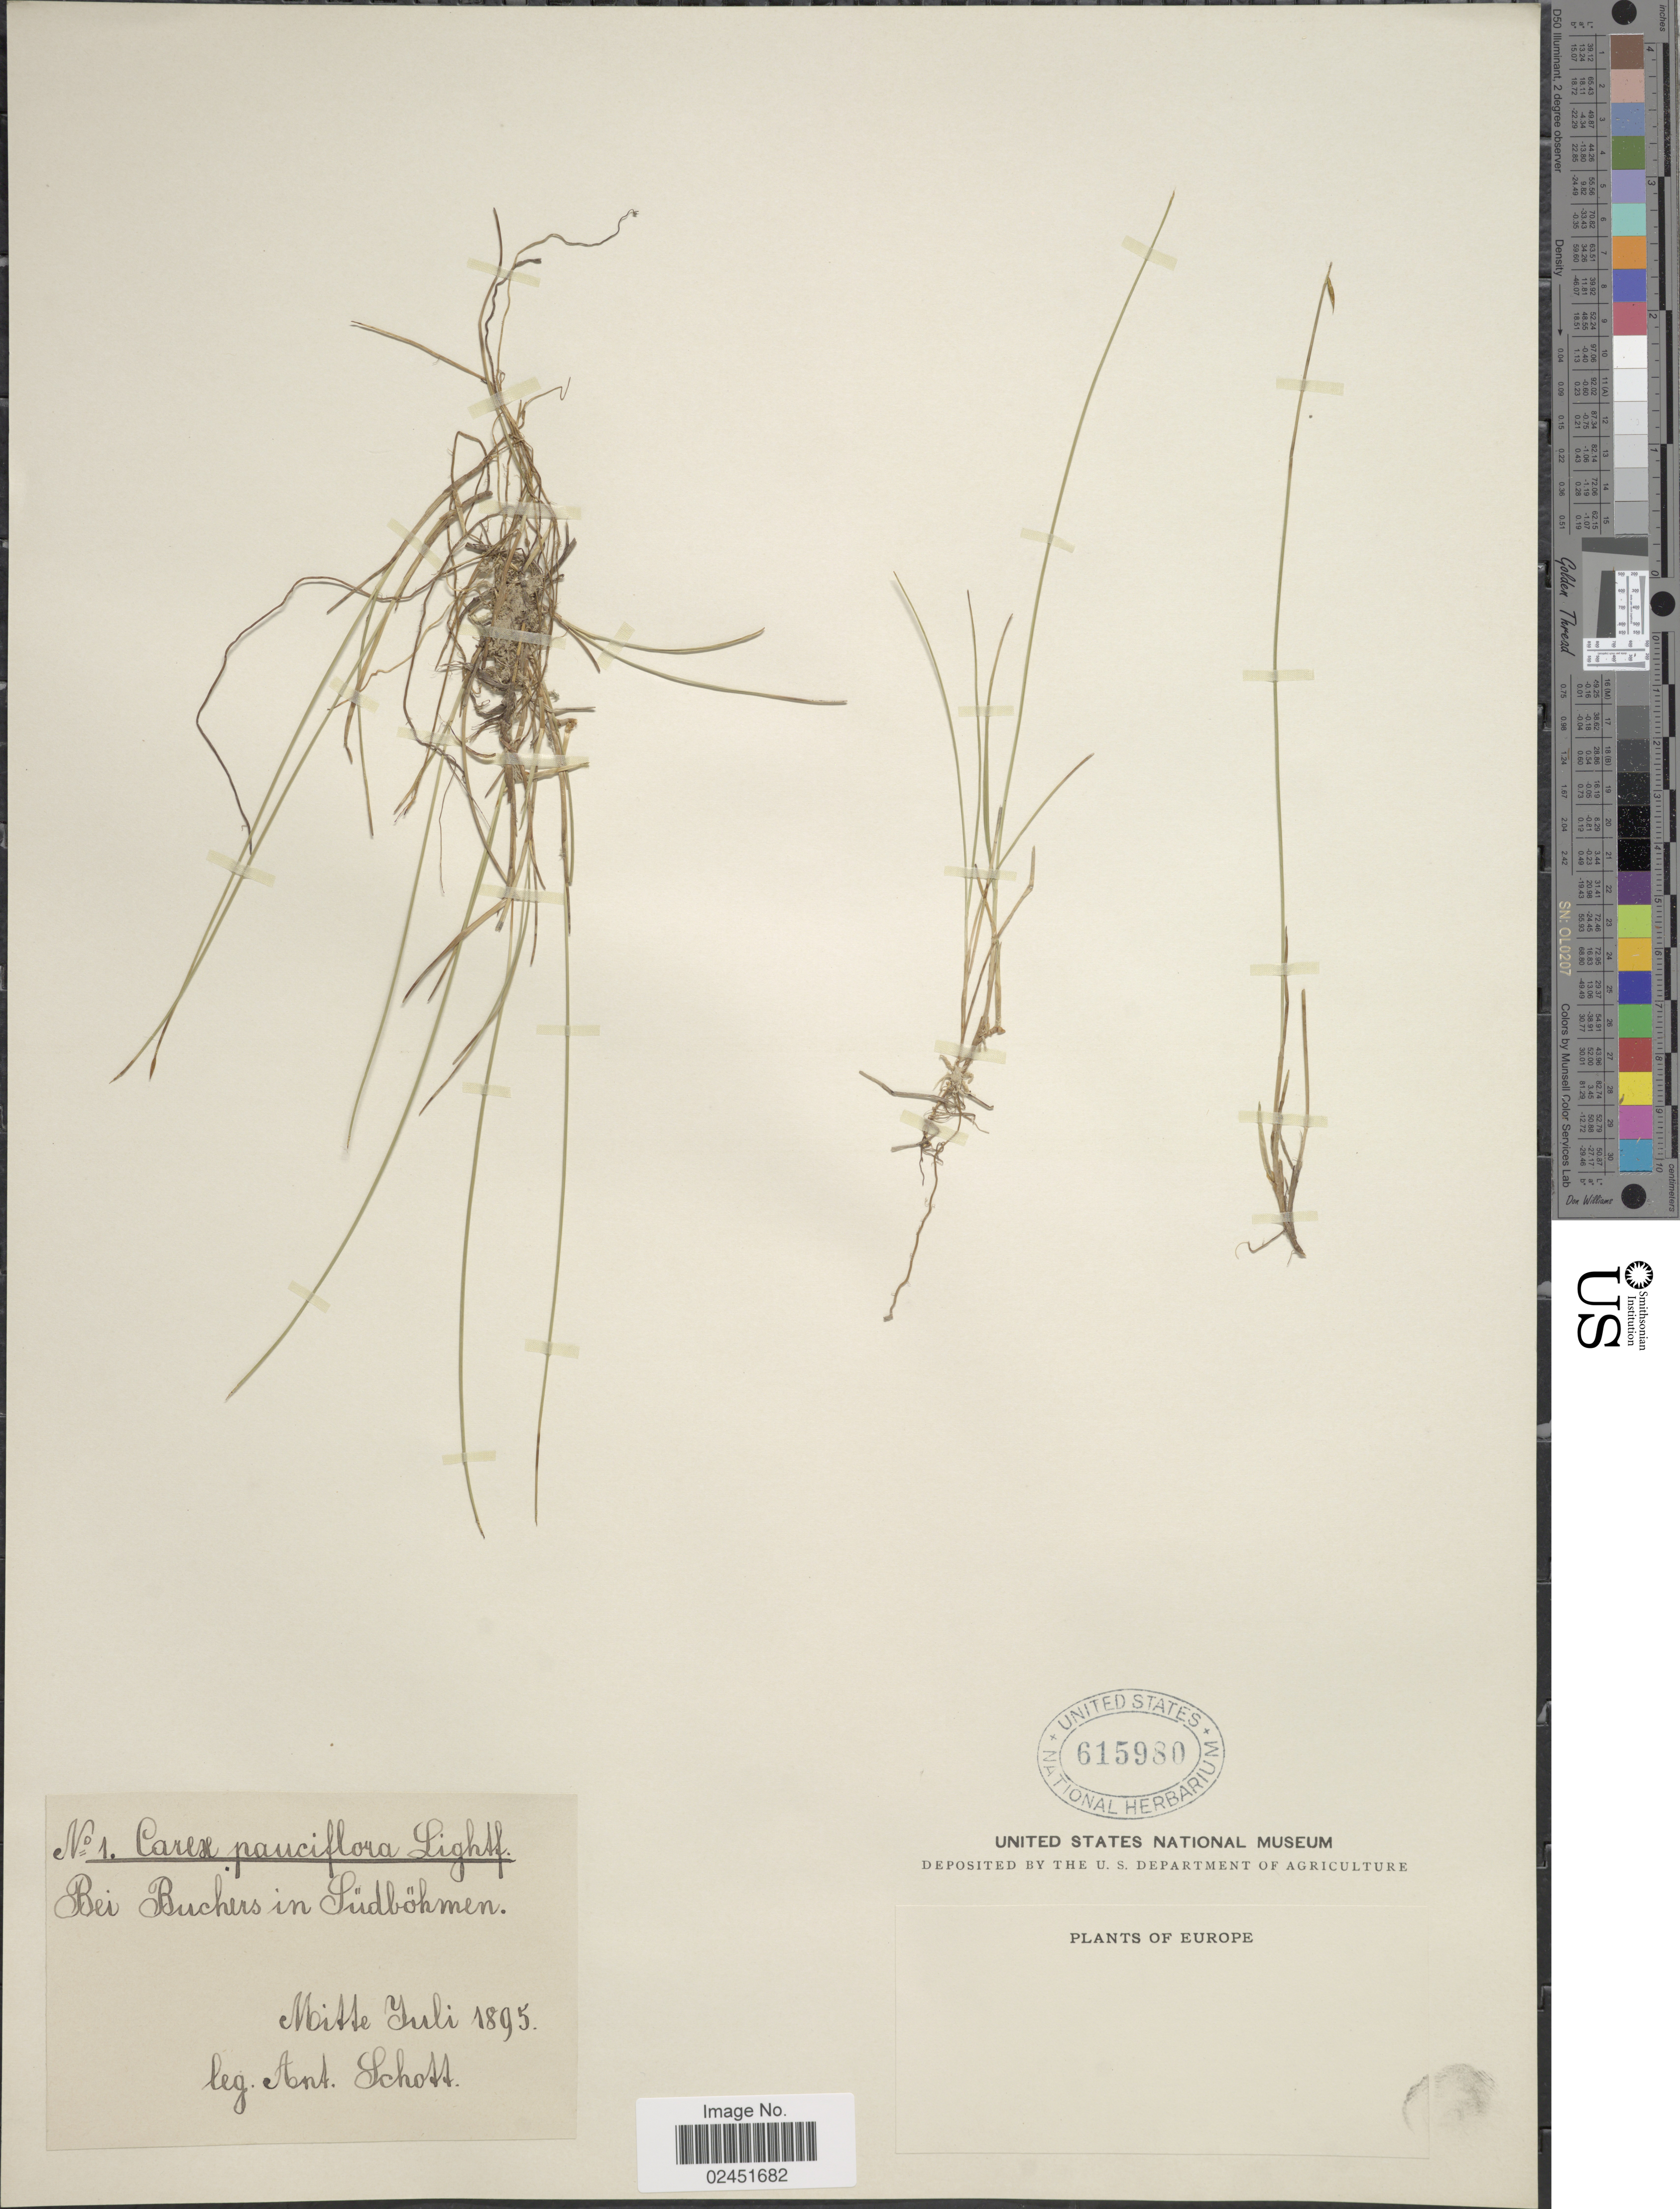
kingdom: Plantae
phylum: Tracheophyta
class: Liliopsida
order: Poales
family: Cyperaceae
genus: Carex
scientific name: Carex pauciflora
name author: Lightf.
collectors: A. Schott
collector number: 1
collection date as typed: Mitte Juli 1895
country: Czechia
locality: Bei Buchers in Sudbohmen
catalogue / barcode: US 615980